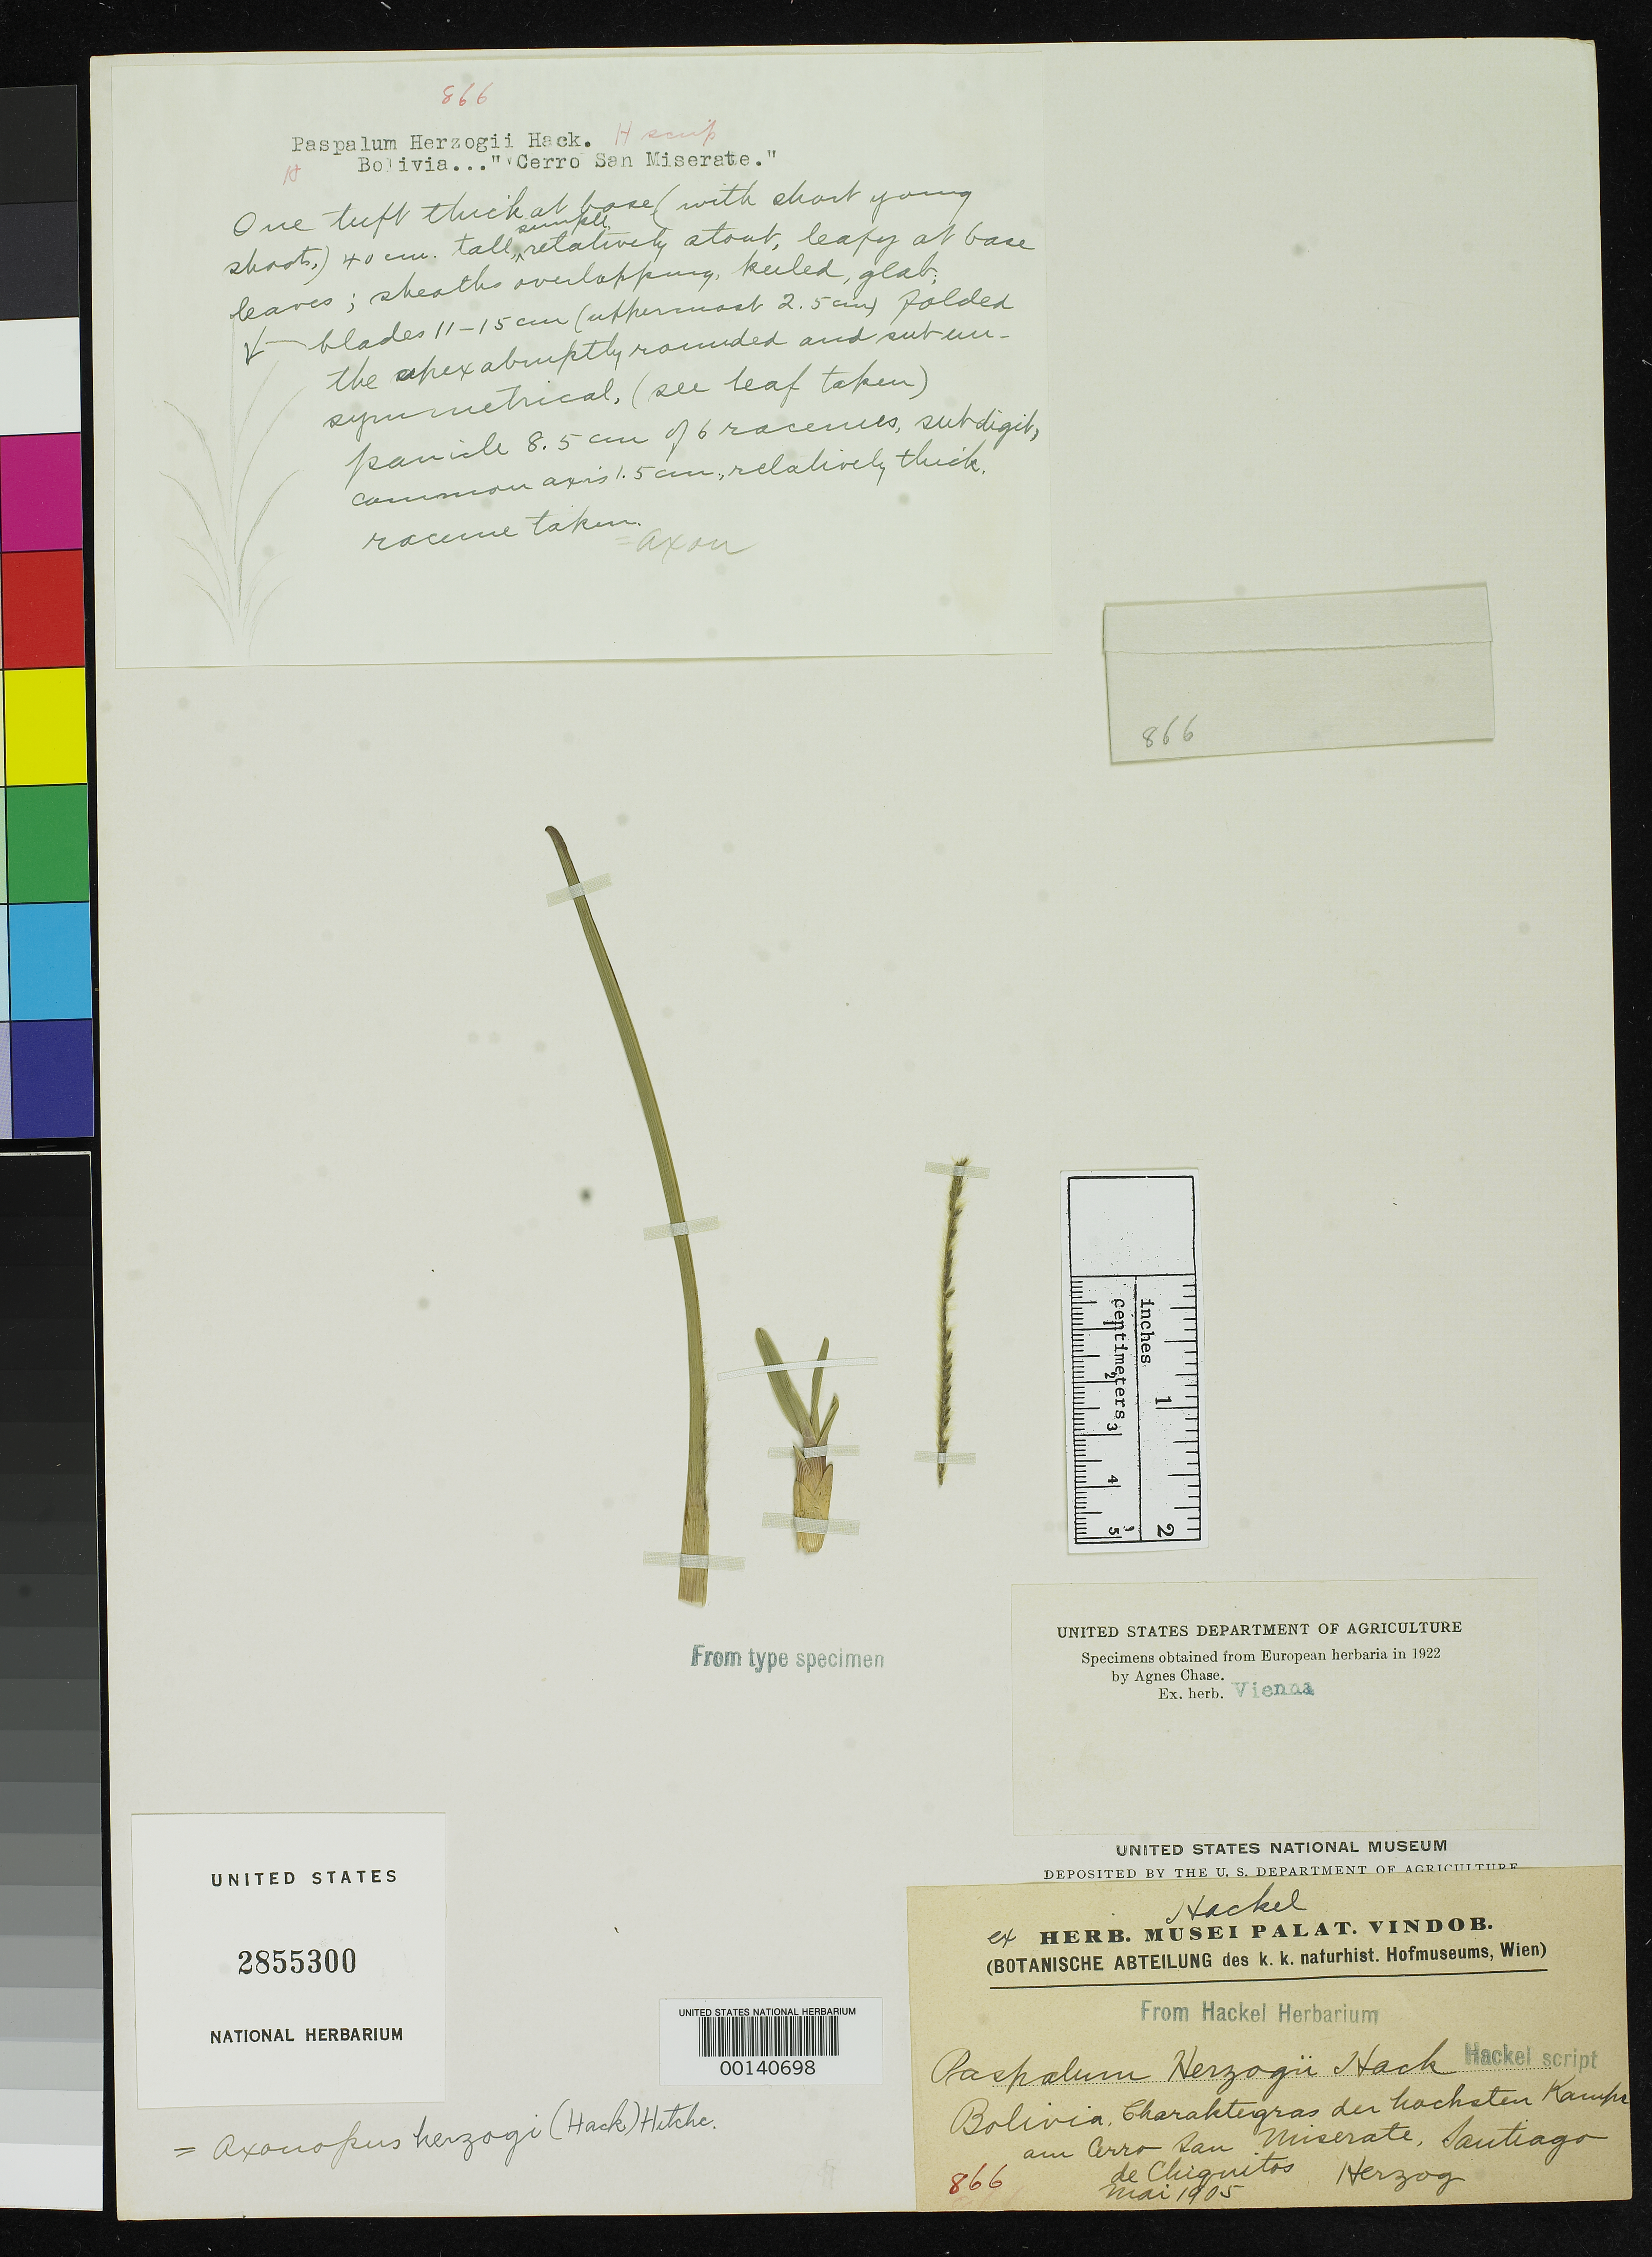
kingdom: Plantae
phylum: Tracheophyta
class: Liliopsida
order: Poales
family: Poaceae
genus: Paspalum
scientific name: Paspalum herzogii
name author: Hack.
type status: Type Fragment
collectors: T. K. J. Herzog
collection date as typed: May 1905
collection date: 1905-05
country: Bolivia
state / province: Santa Cruz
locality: Cerro San Miserate, Santiago de Chiquitos.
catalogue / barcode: US 2855300